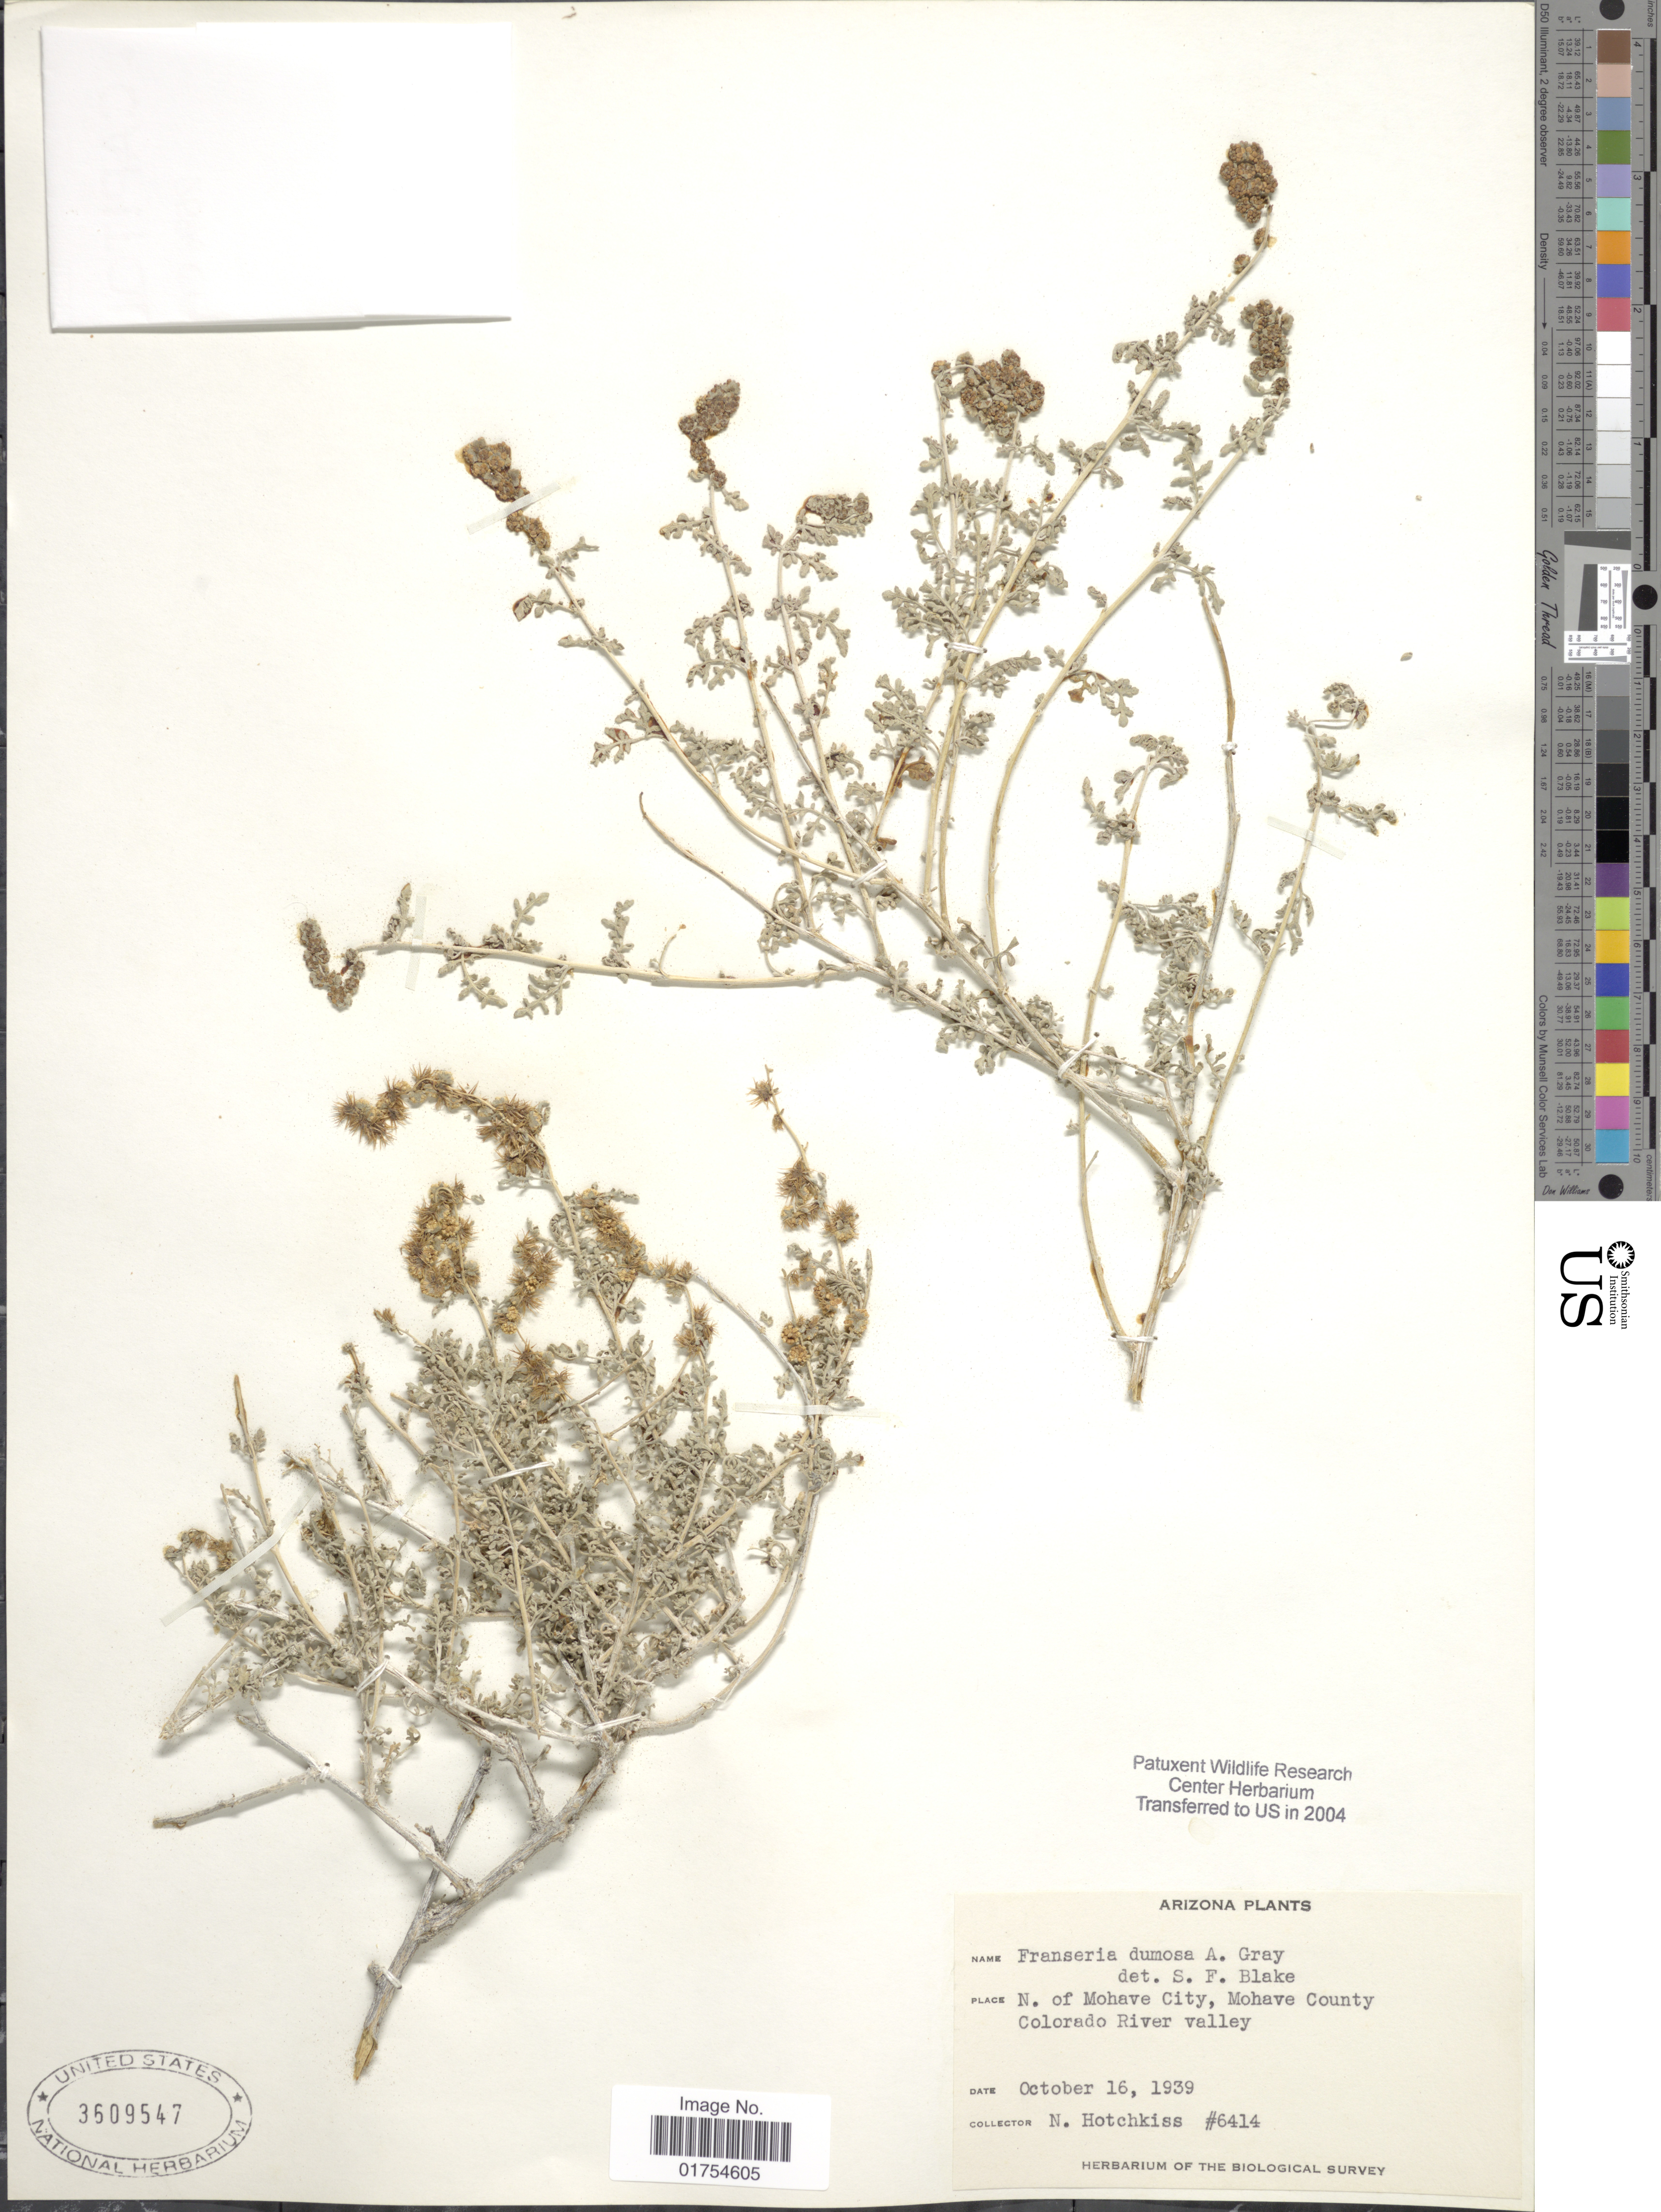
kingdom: Plantae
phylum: Tracheophyta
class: Magnoliopsida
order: Asterales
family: Asteraceae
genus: Franseria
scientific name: Franseria dumosa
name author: A. Gray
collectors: N. Hotchkiss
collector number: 6414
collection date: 1939-10-16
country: United States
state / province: Arizona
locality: N. of Mohave City, Mohave County, Colorado River Valley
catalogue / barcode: US 3609547